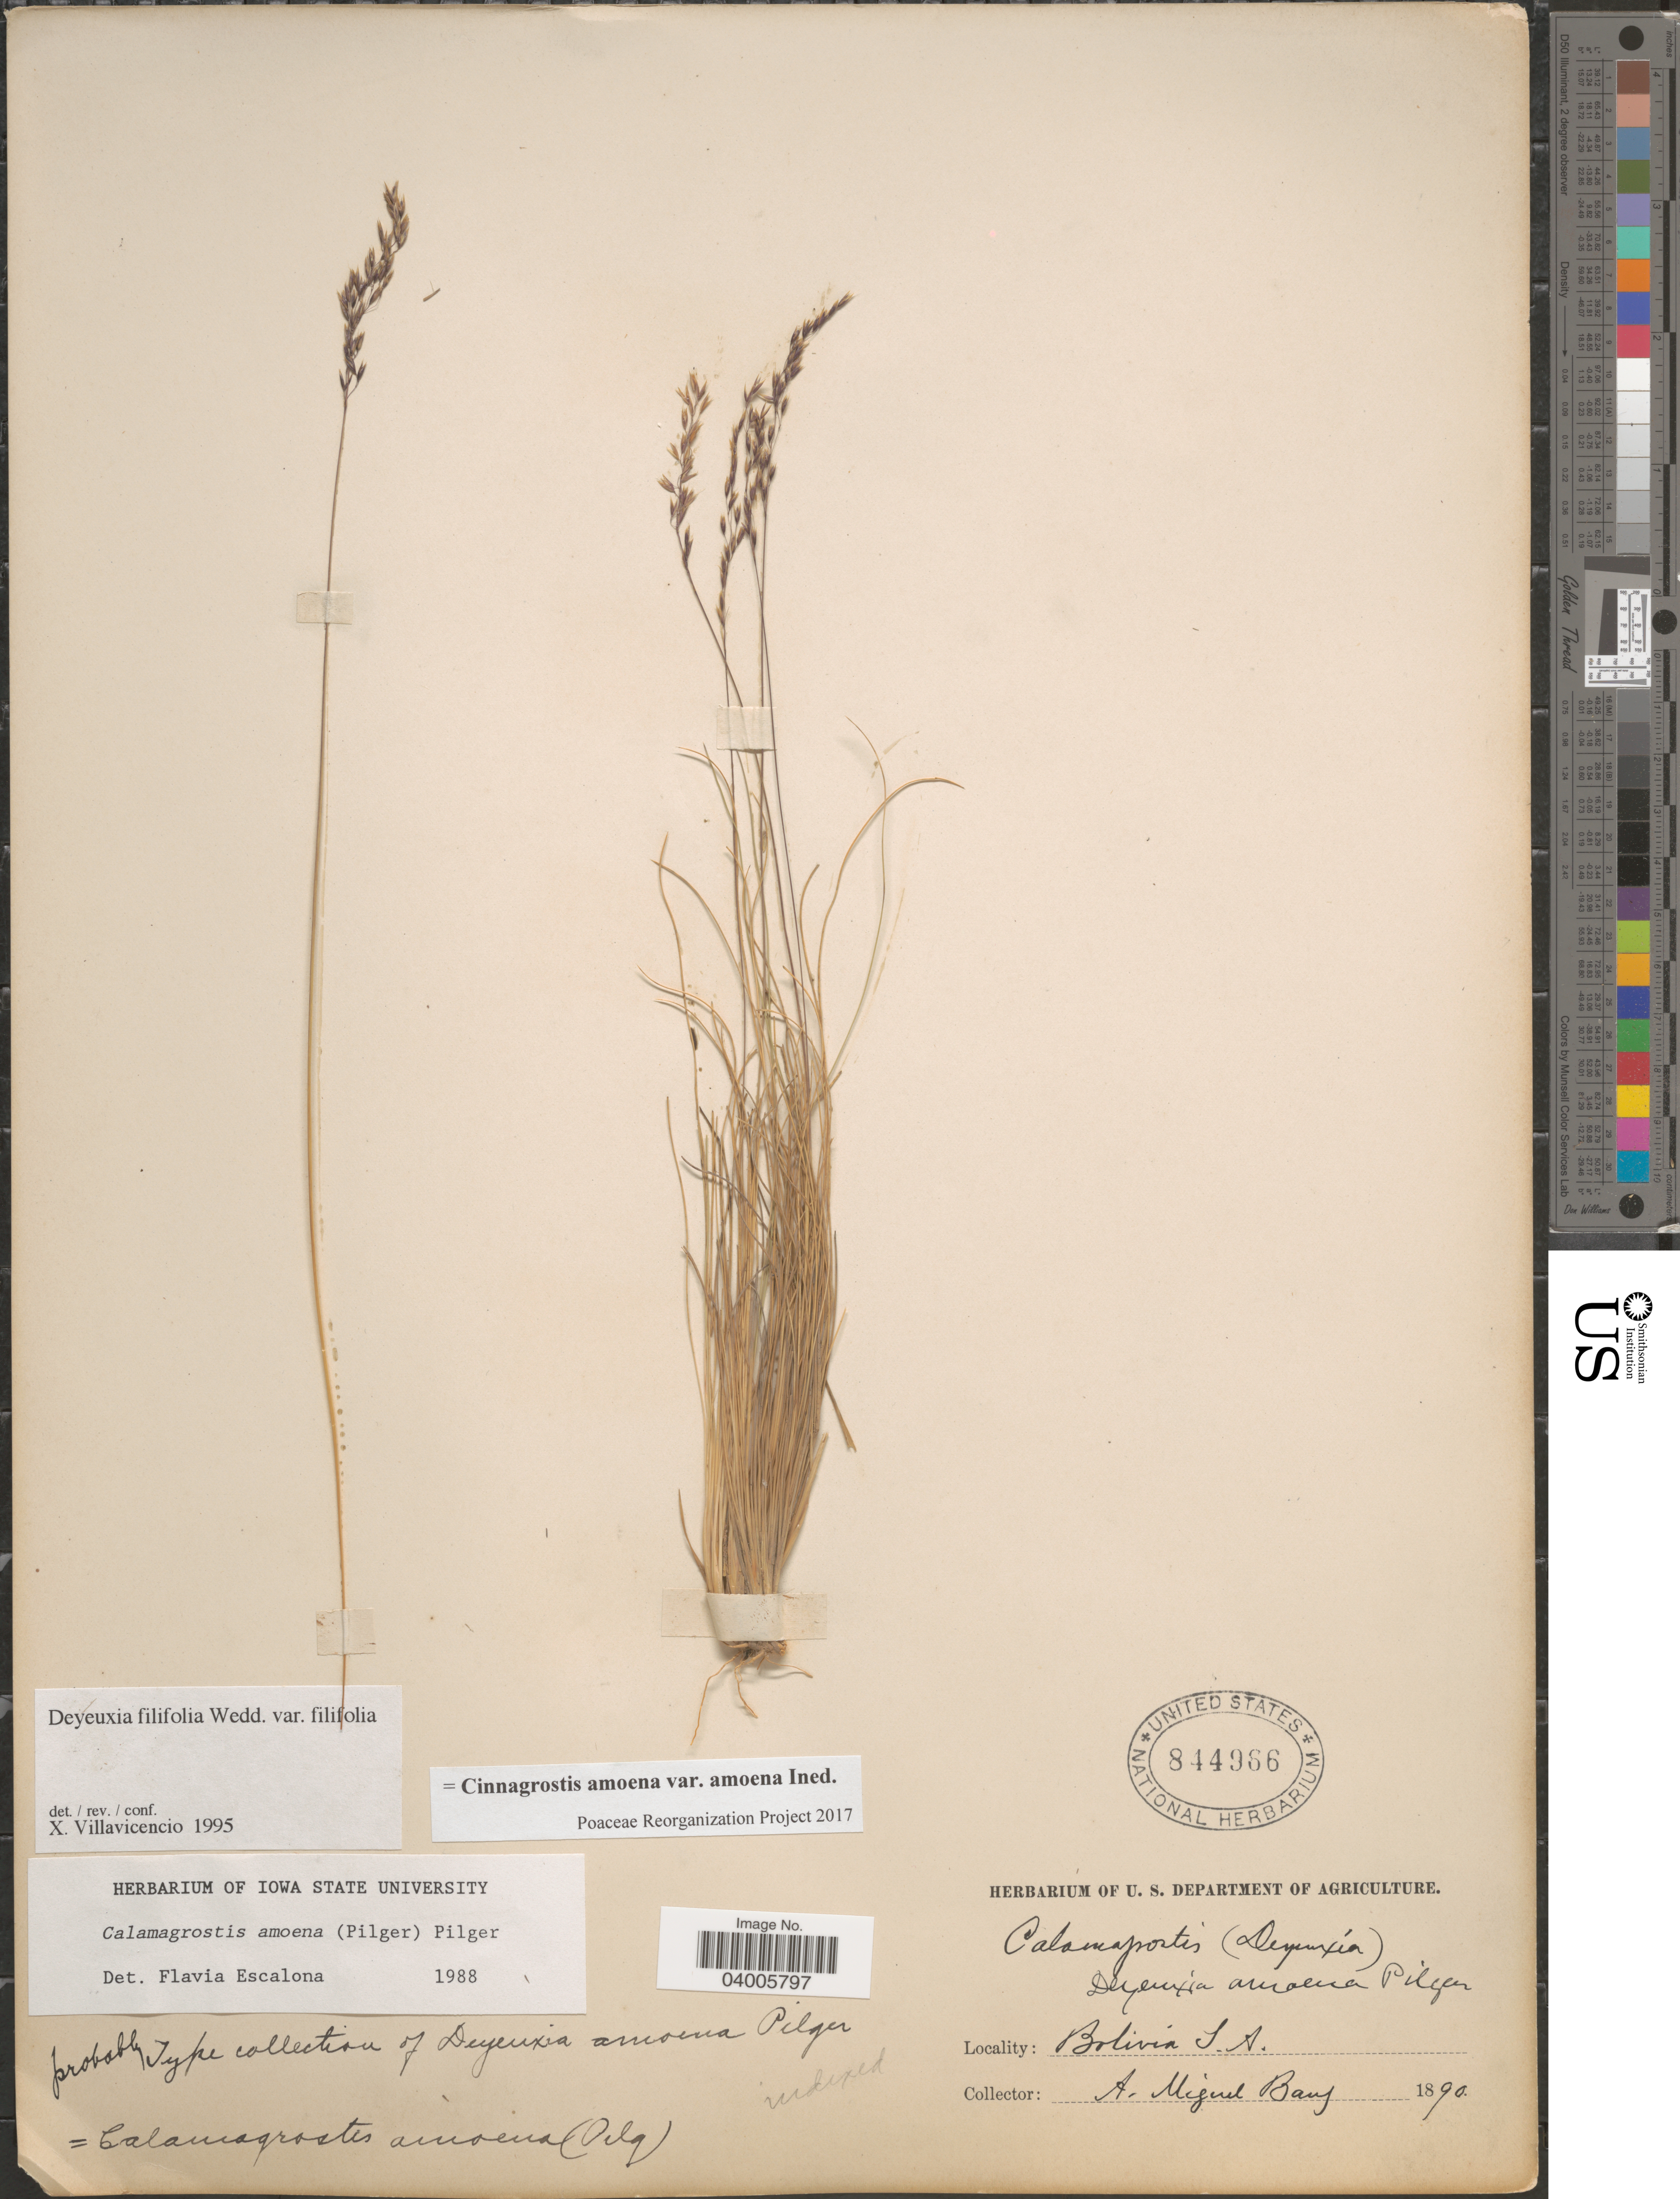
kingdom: Plantae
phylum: Tracheophyta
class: Liliopsida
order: Poales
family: Poaceae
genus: Cinnagrostis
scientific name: Cinnagrostis filifolia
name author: (Wedd.) P.M. Peterson et al.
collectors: M. Bang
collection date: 1890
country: Bolivia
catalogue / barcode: US 844966